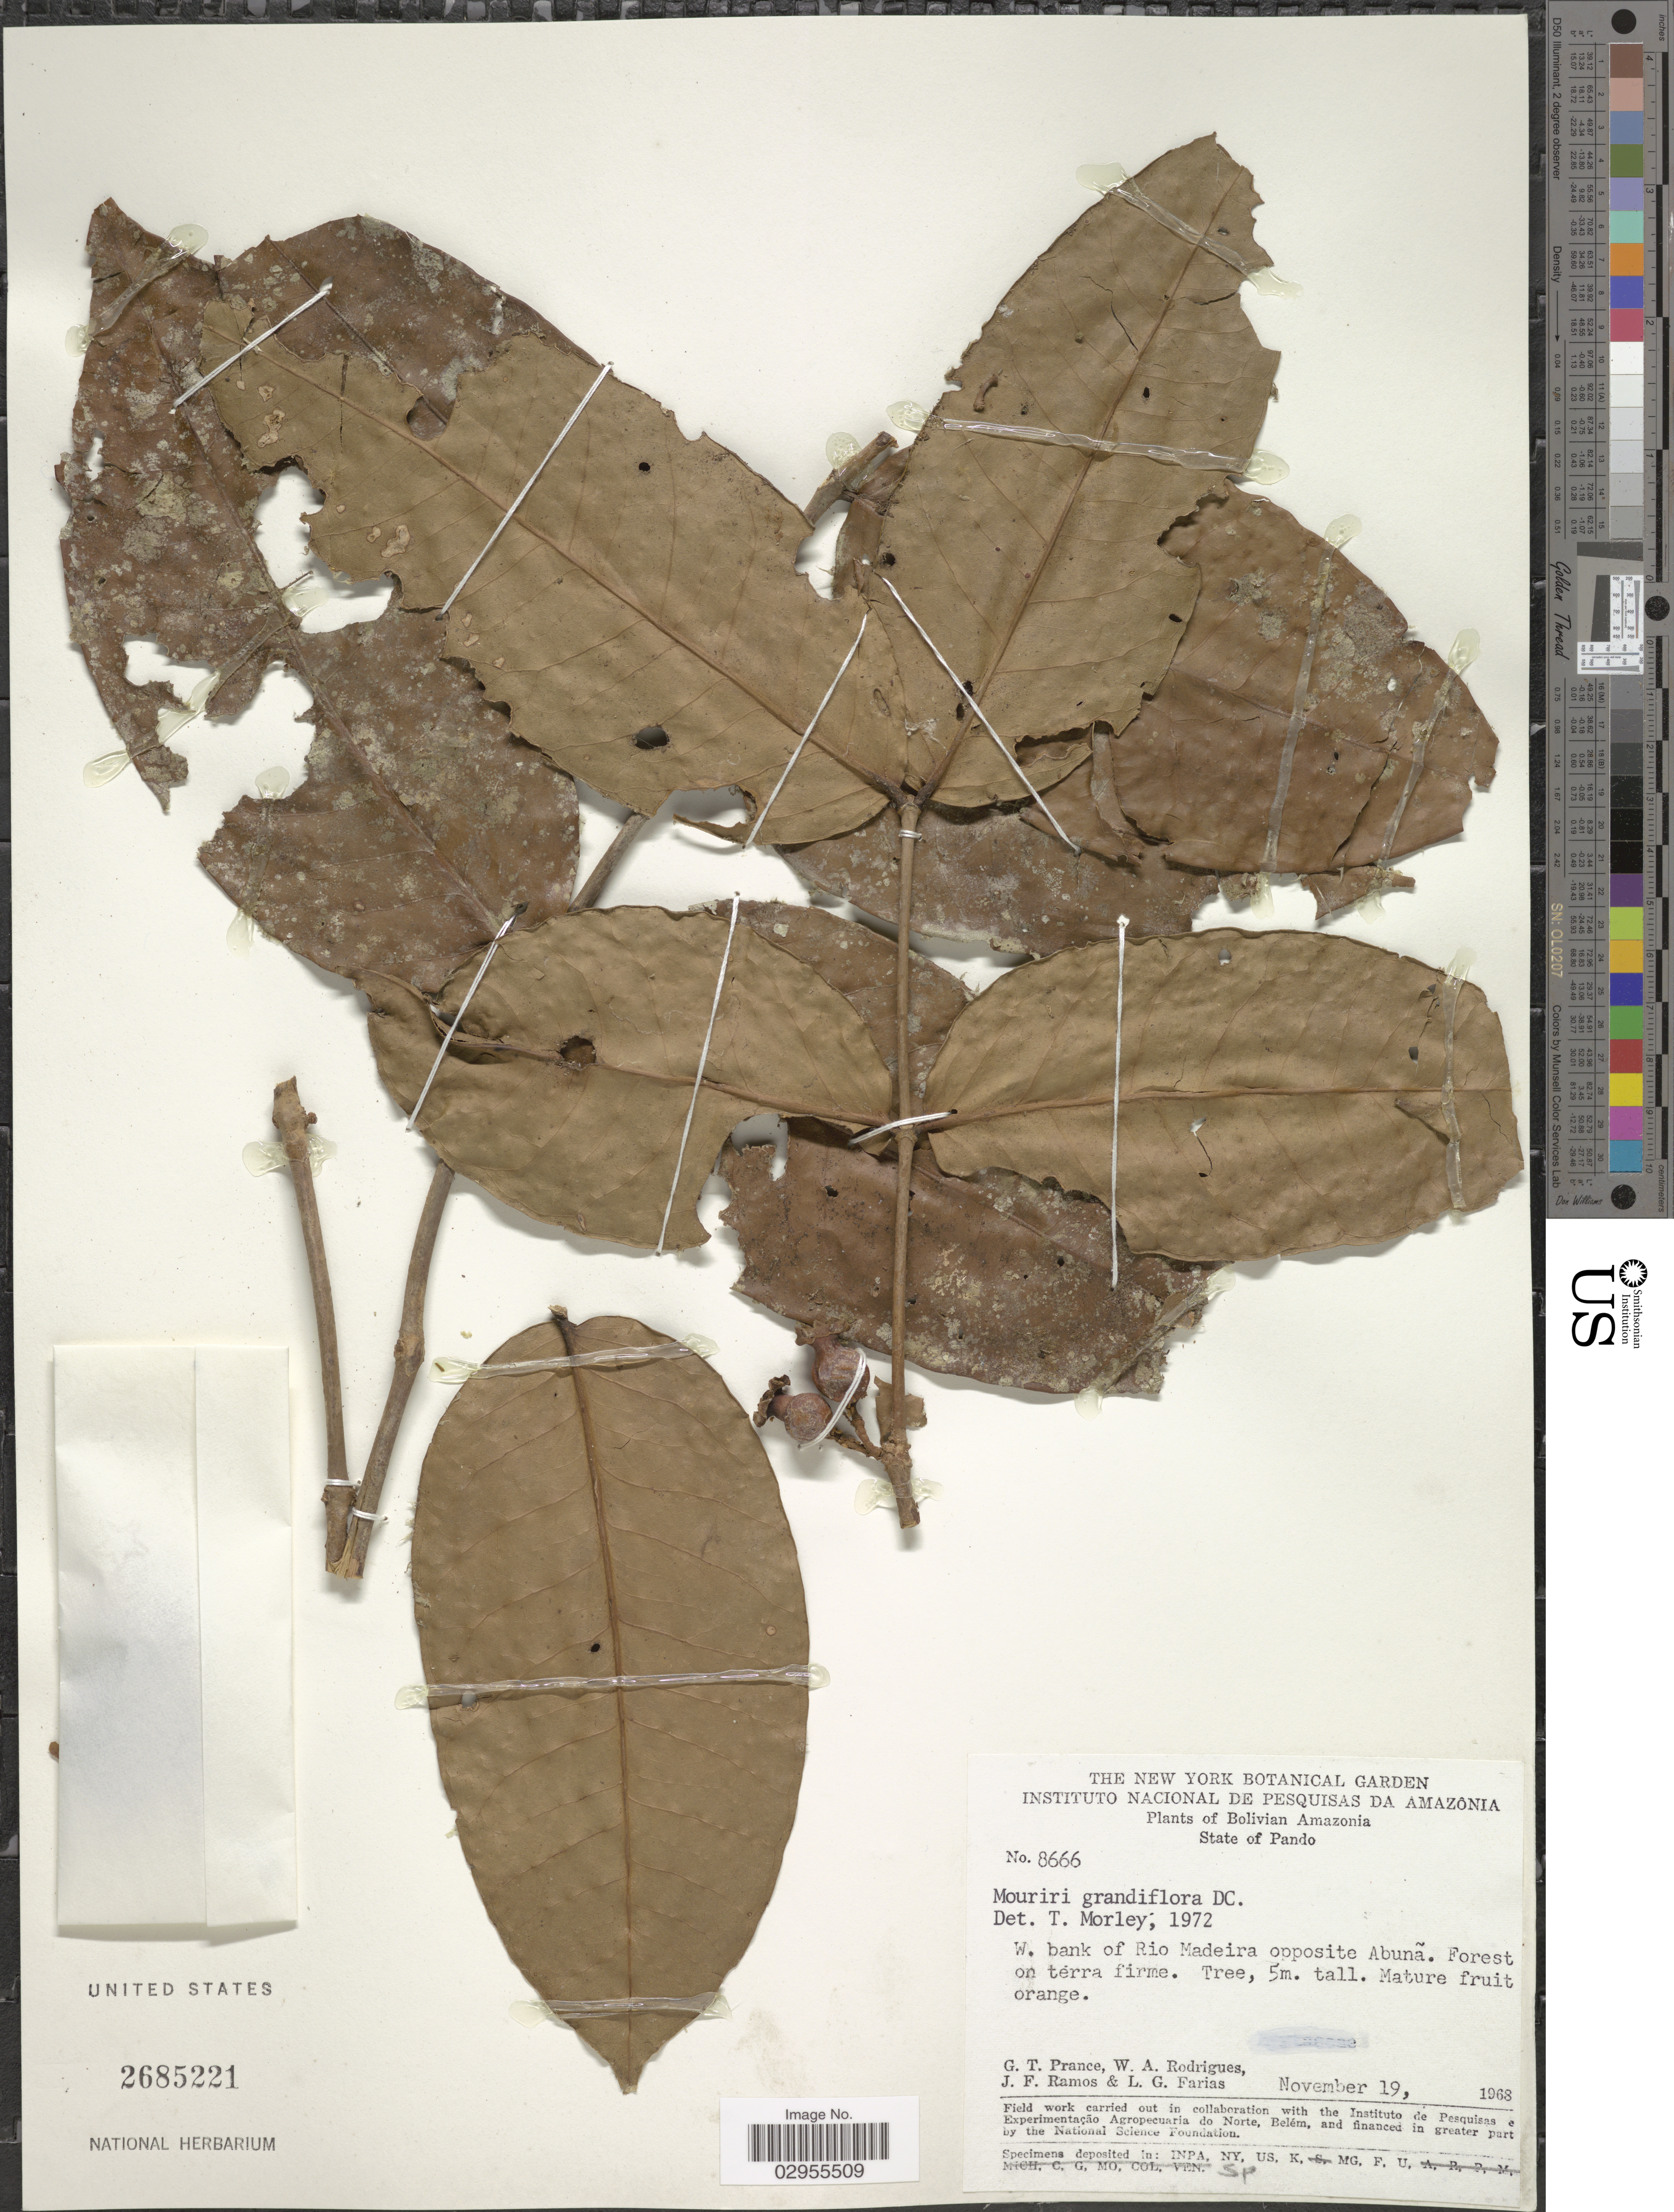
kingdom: Plantae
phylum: Tracheophyta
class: Magnoliopsida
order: Myrtales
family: Melastomataceae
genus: Mouriri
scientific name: Mouriri grandiflora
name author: DC.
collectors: G. T. Prance, W. A. Rodrigues, J. F. Ramos & L. G. Farias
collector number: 8666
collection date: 1968-11-19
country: Bolivia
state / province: Pando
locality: Bolivian Amazonia. State of Pando. W. bank of Rio Madeira opposite Abuña.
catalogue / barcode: US 2685221